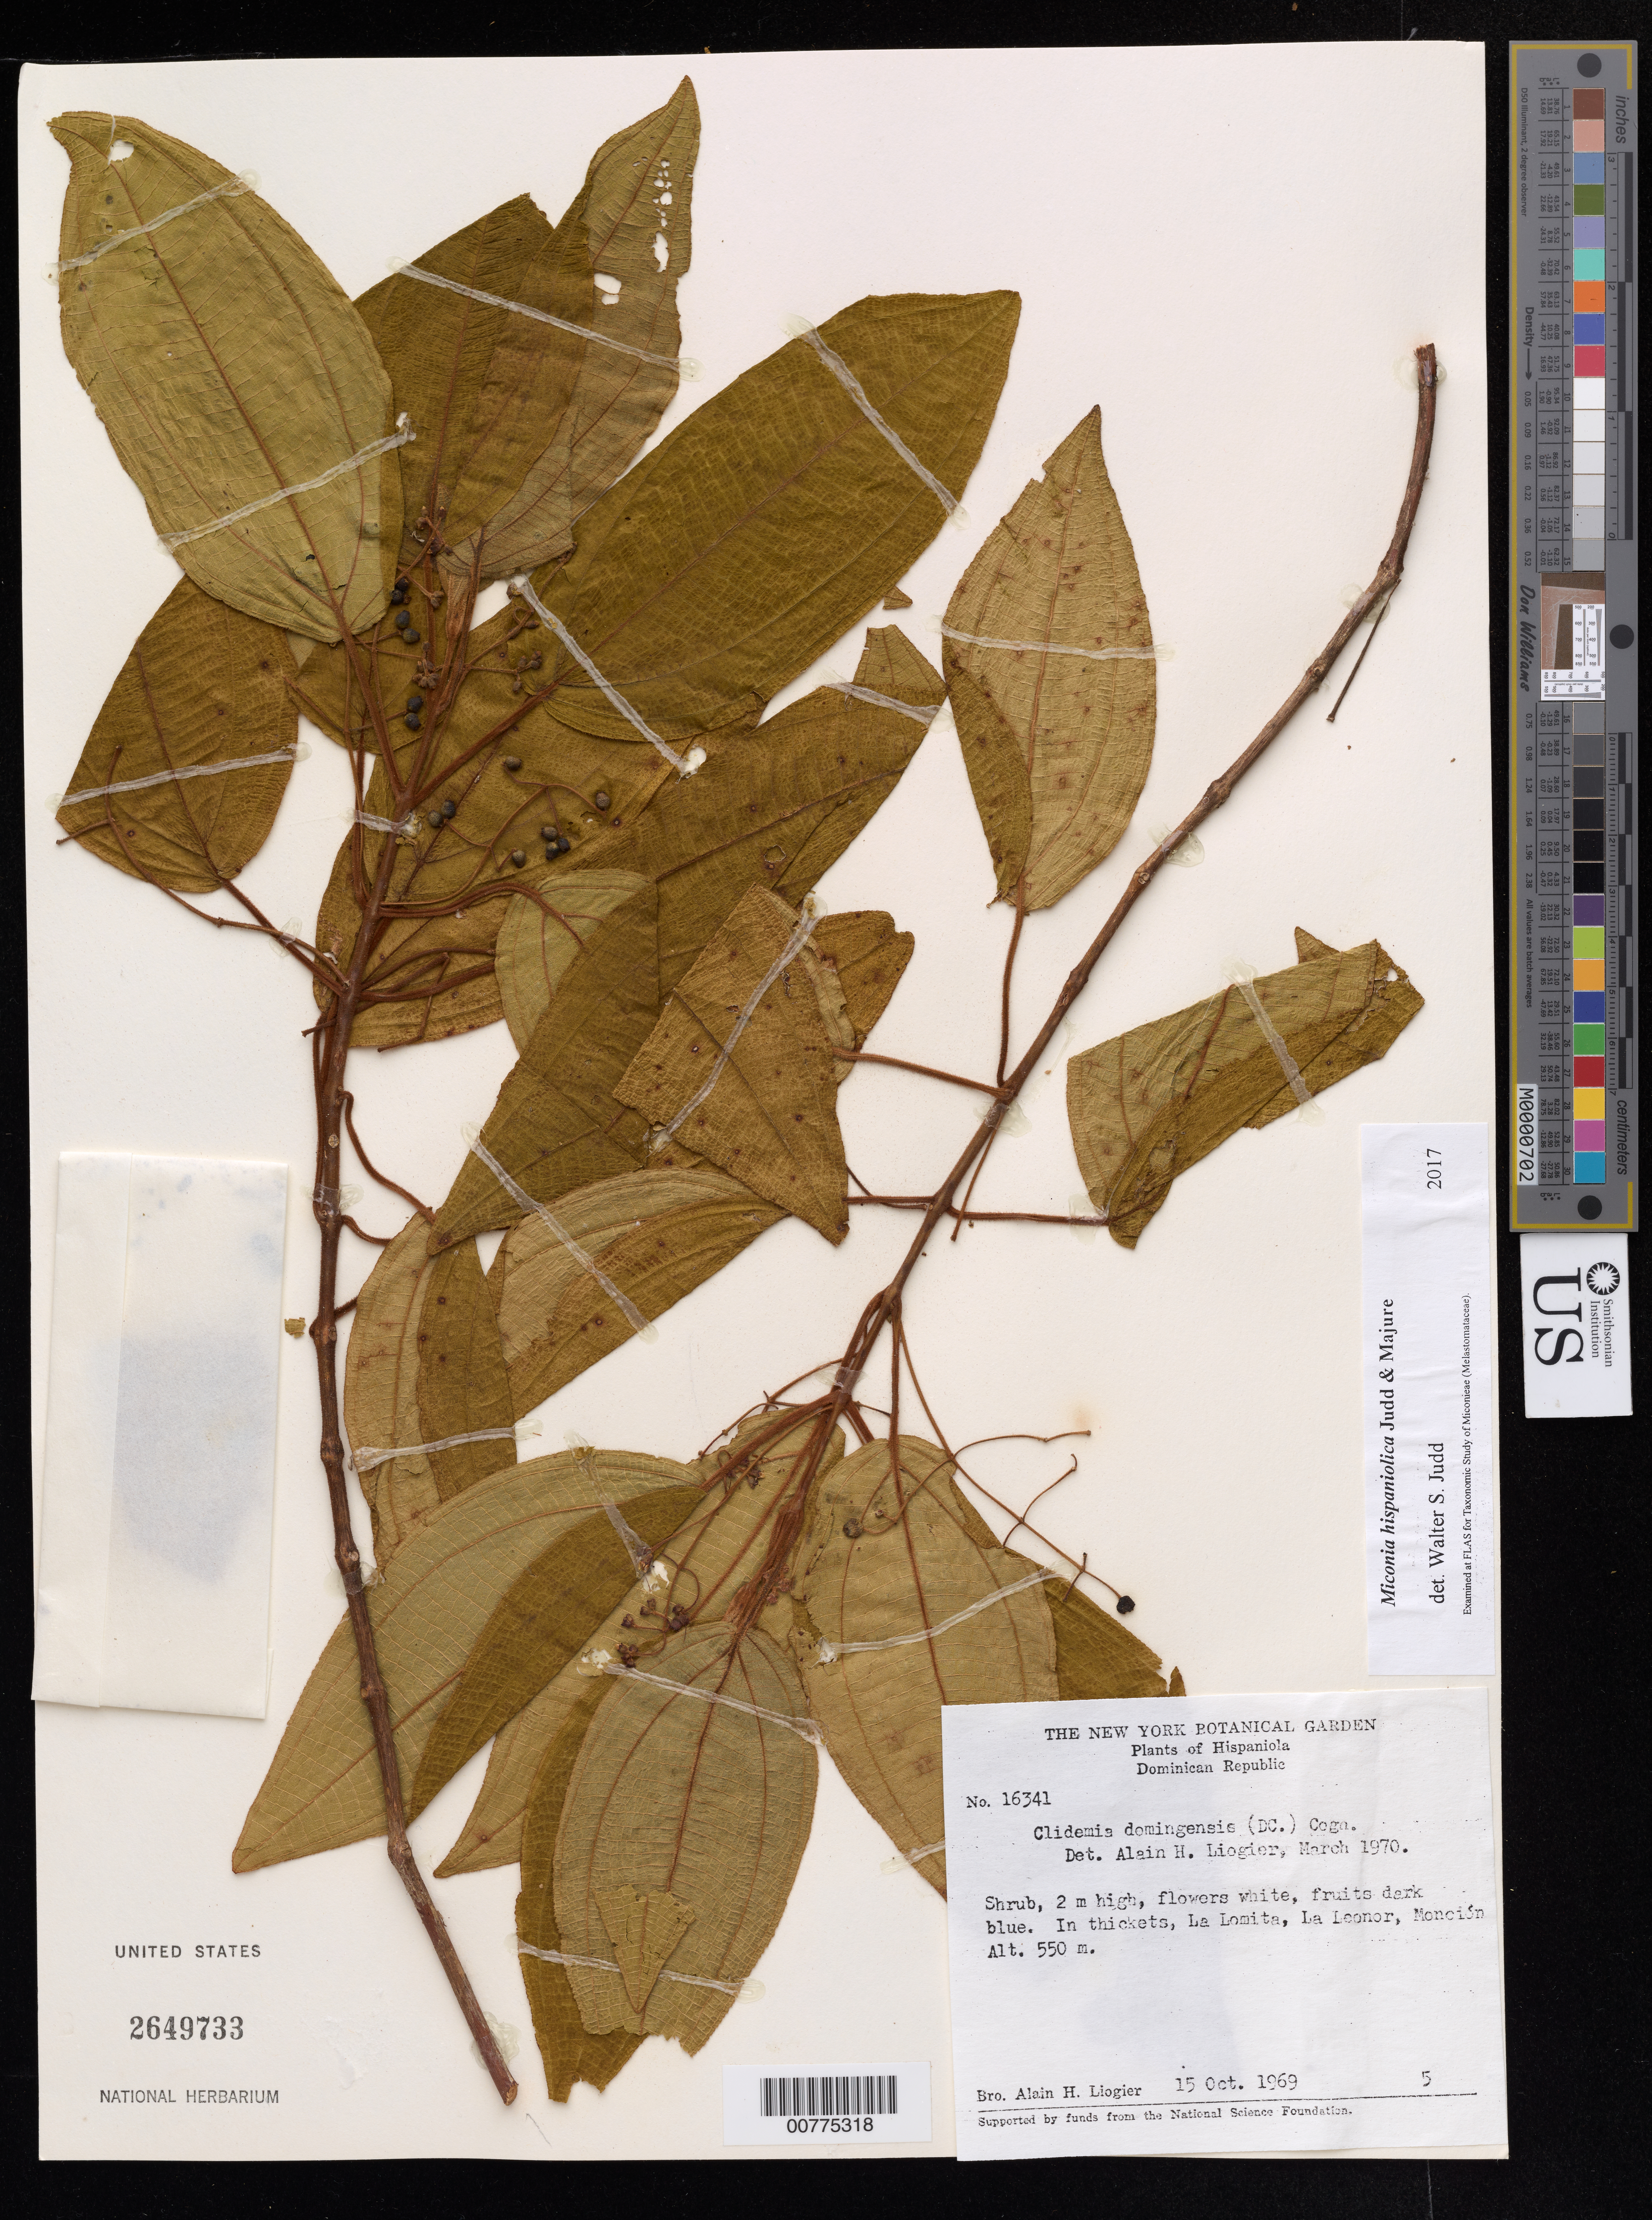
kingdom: Plantae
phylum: Tracheophyta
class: Magnoliopsida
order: Myrtales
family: Melastomataceae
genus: Miconia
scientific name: Miconia hispidula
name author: (Cogn.) Judd et al.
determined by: Judd, Walter S.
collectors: A. H. Liogier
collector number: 16341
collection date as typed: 15 Oct 1969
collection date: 1969-10-15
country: Dominican Republic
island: Hispaniola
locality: Monción, La Leonor, La Lomita.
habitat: In thickets.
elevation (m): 550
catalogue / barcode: US 2649733